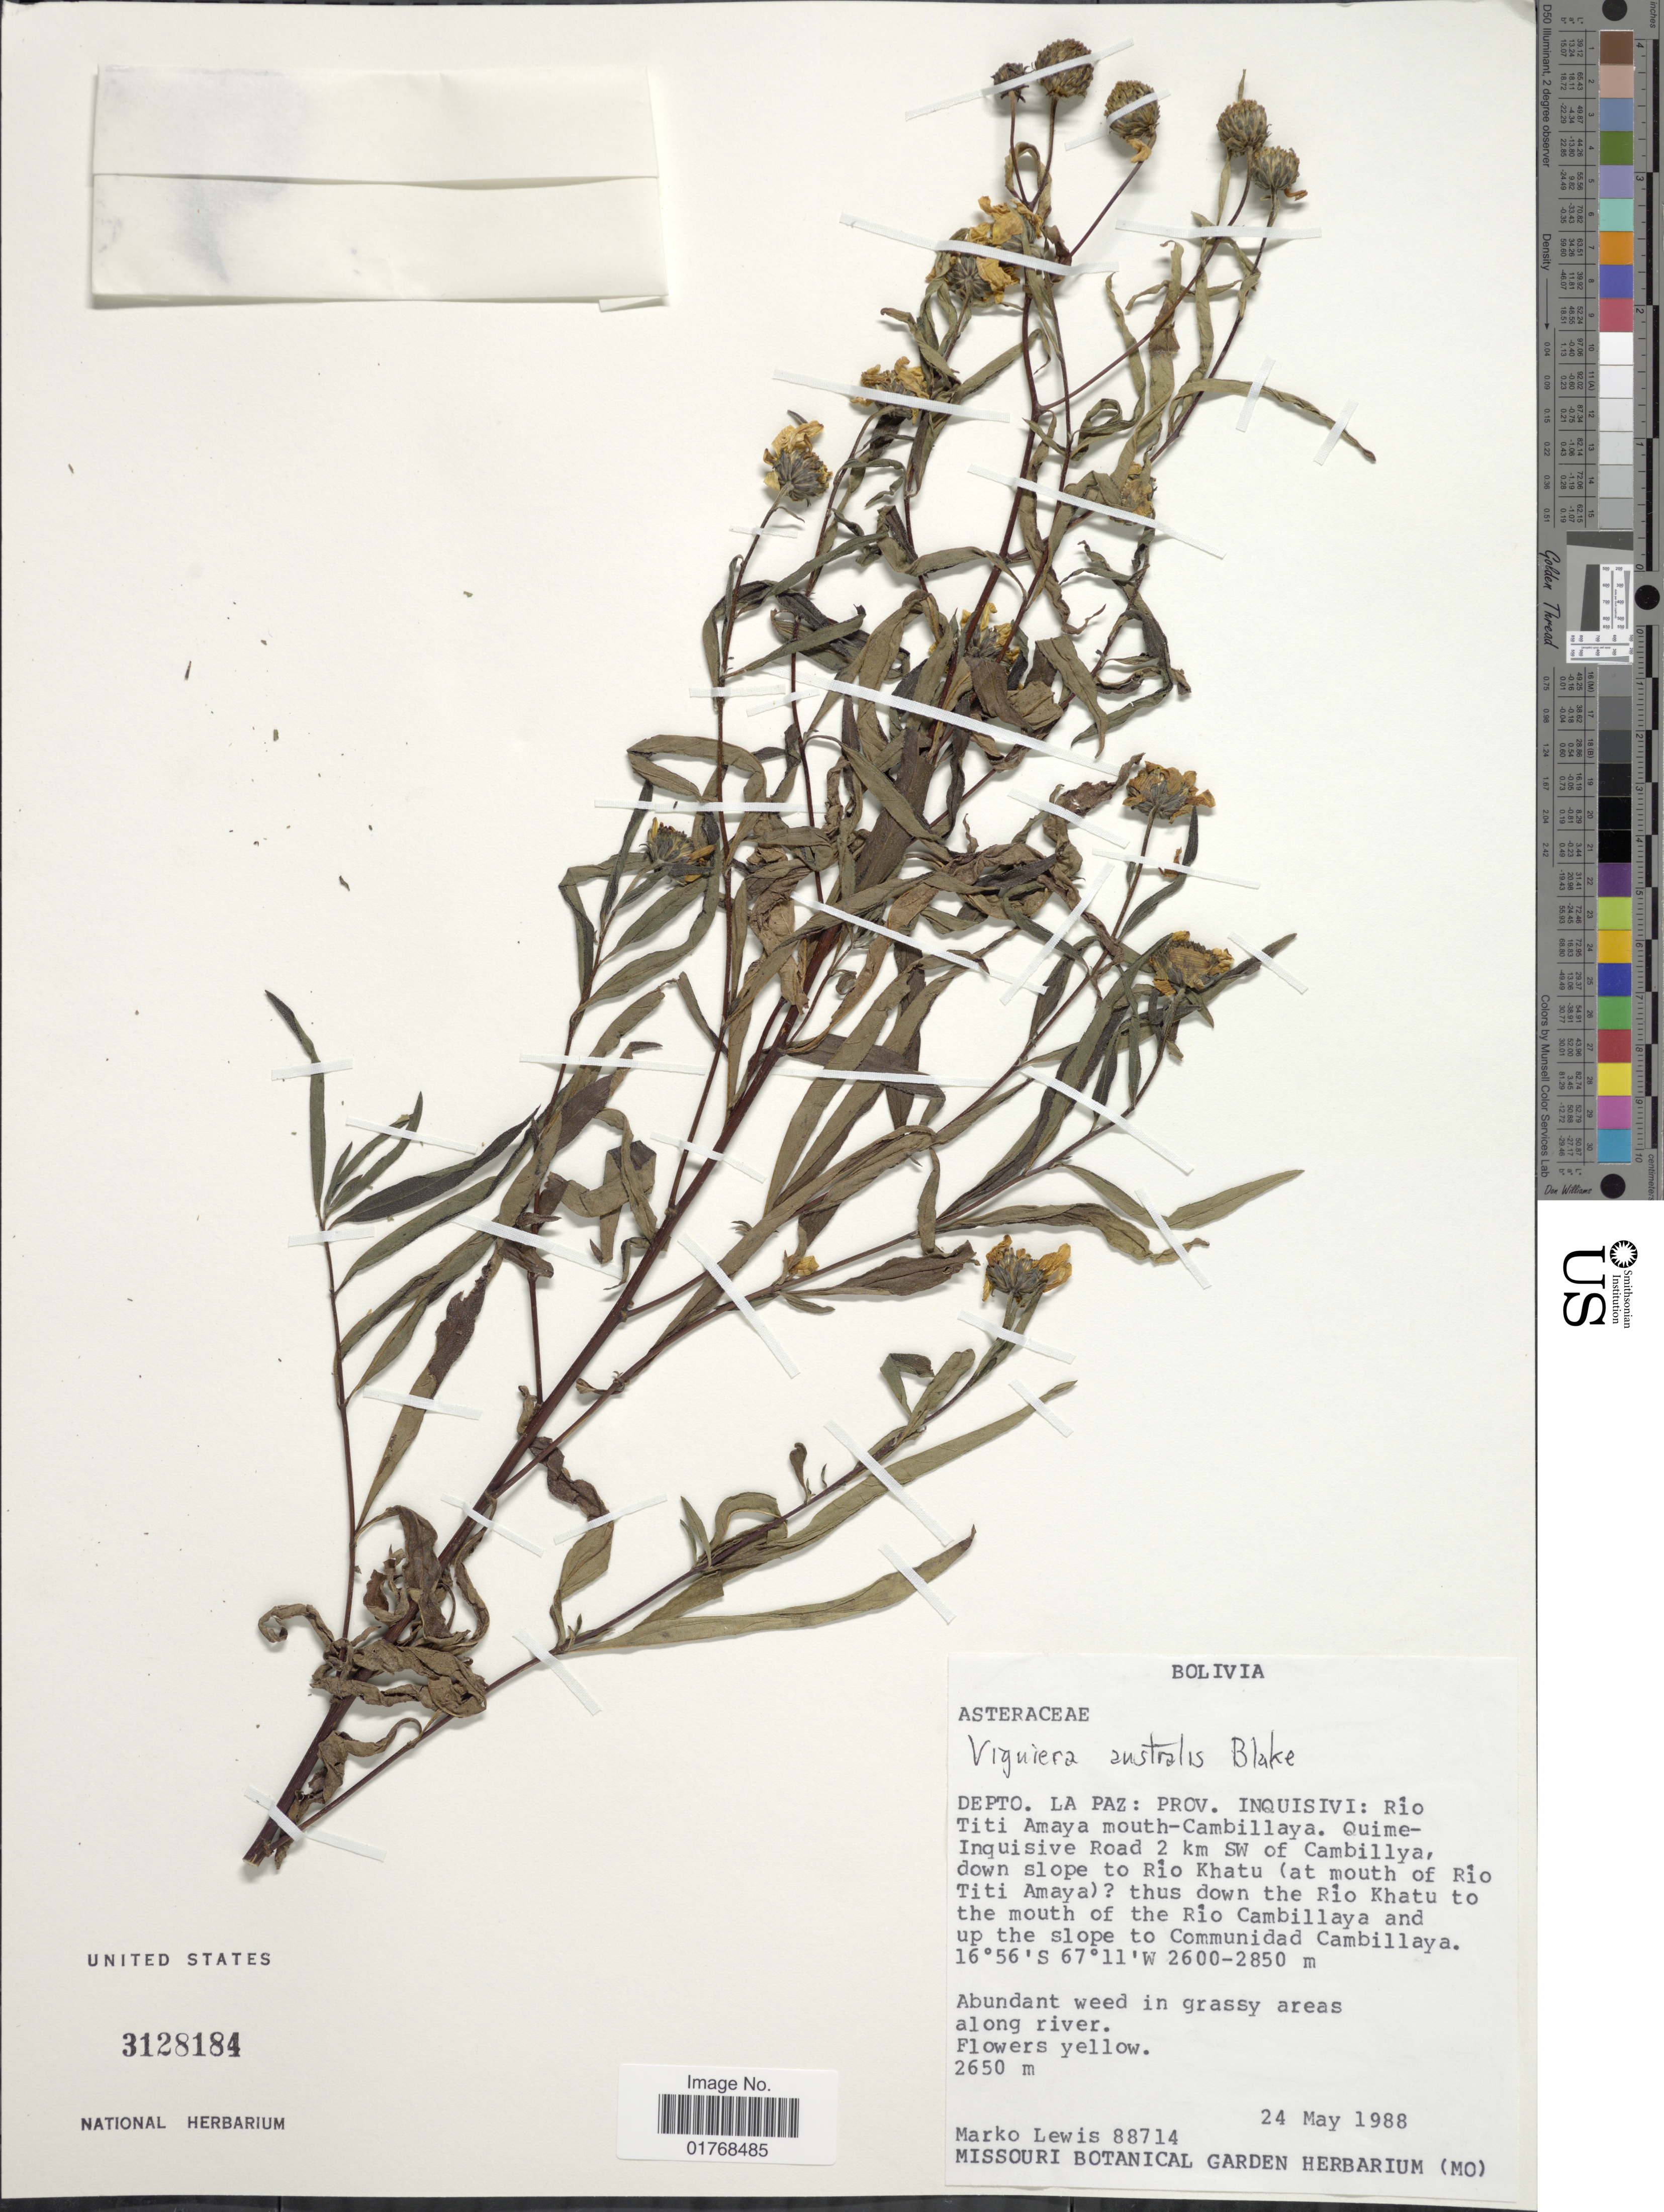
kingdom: Plantae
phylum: Tracheophyta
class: Magnoliopsida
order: Asterales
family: Asteraceae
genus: Viguiera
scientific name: Viguiera australis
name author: Blake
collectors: M. A. Lewis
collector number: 88714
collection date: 1988-05-24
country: Bolivia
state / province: La Paz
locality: Bolivia. Depto. La Paz: Prov. Inquisivi: Río Titi Amaya mouth-Cambillaya. Quime-Inquisive Road 2 km SW of Cambillya, down slope to Río Khatu (at mouth of Río Titi Amaya) thus down the Río Khatu to the mouth of the Río Cambillaya and up the slope to Communidad Cambillaya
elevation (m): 2600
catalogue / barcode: US 3128184